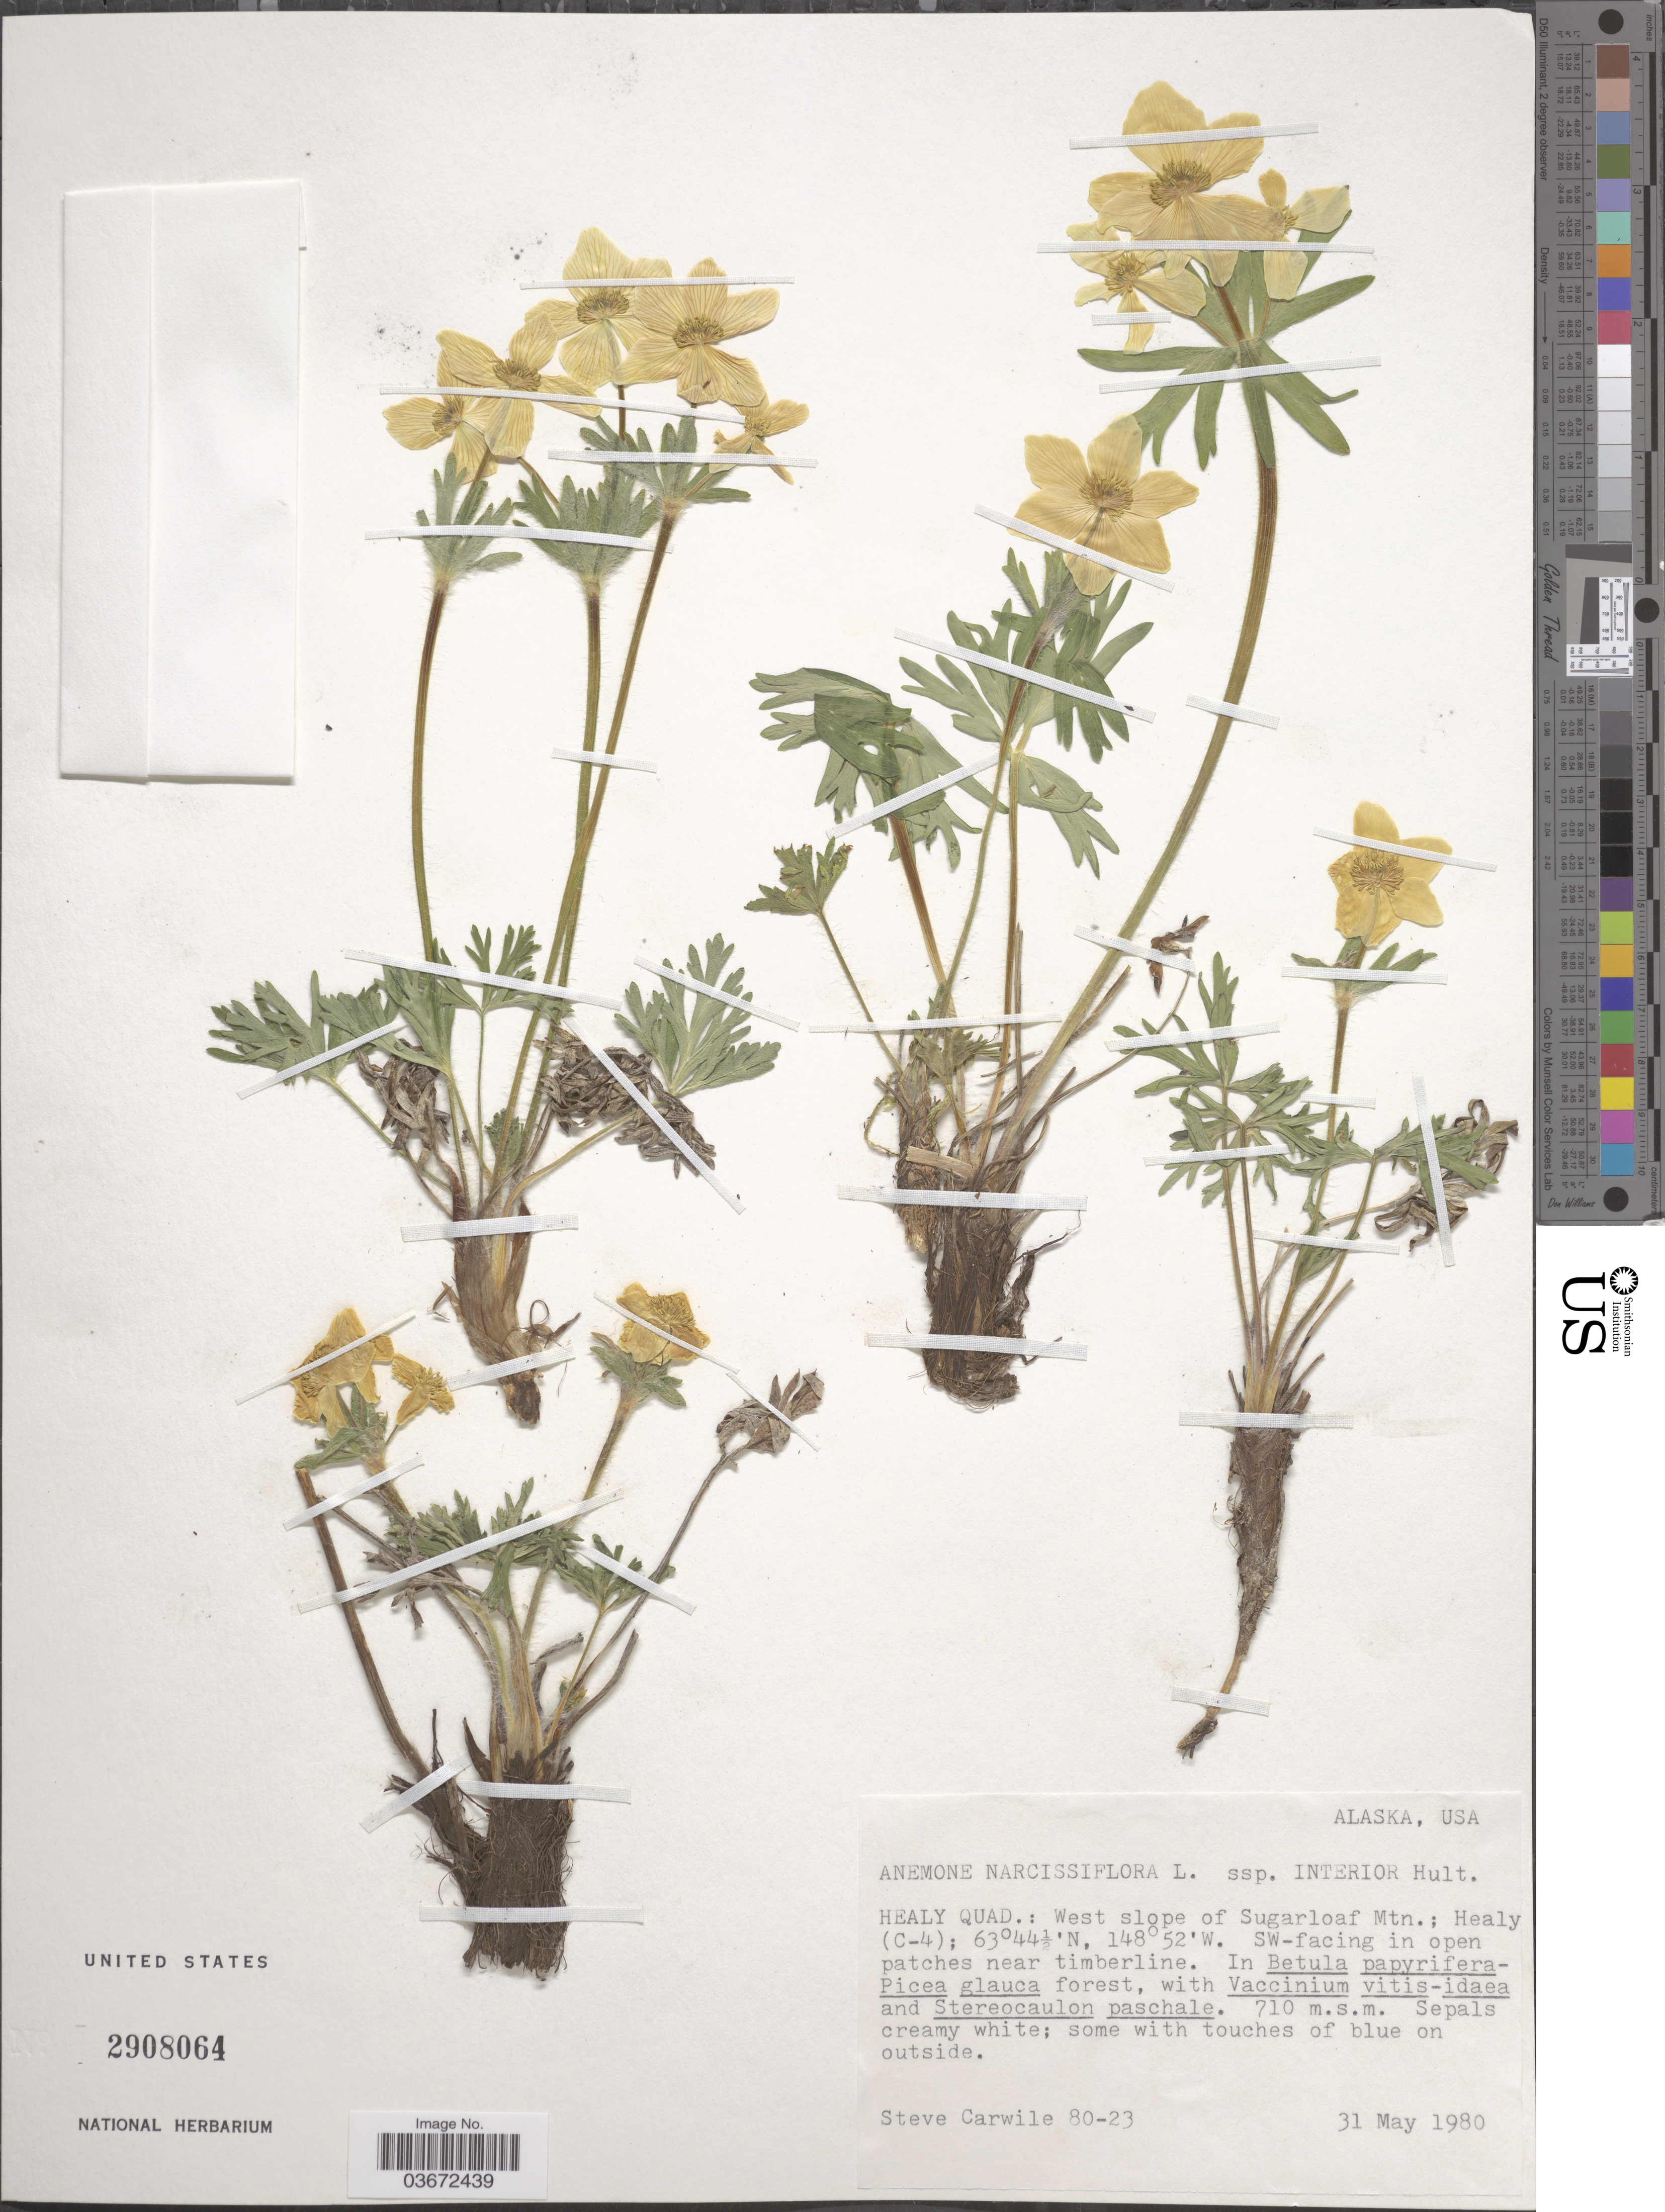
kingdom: Plantae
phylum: Tracheophyta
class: Magnoliopsida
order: Ranunculales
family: Ranunculaceae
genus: Anemone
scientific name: Anemone narcissiflora var. interior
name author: (Hultén) B. Boivin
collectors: S. Carwile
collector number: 80-23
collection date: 1980-05-31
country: United States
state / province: Alaska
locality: Healy Quad.: West slope of Sugarloaf Mtn; Healy (C-4).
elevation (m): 710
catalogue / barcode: US 2908064